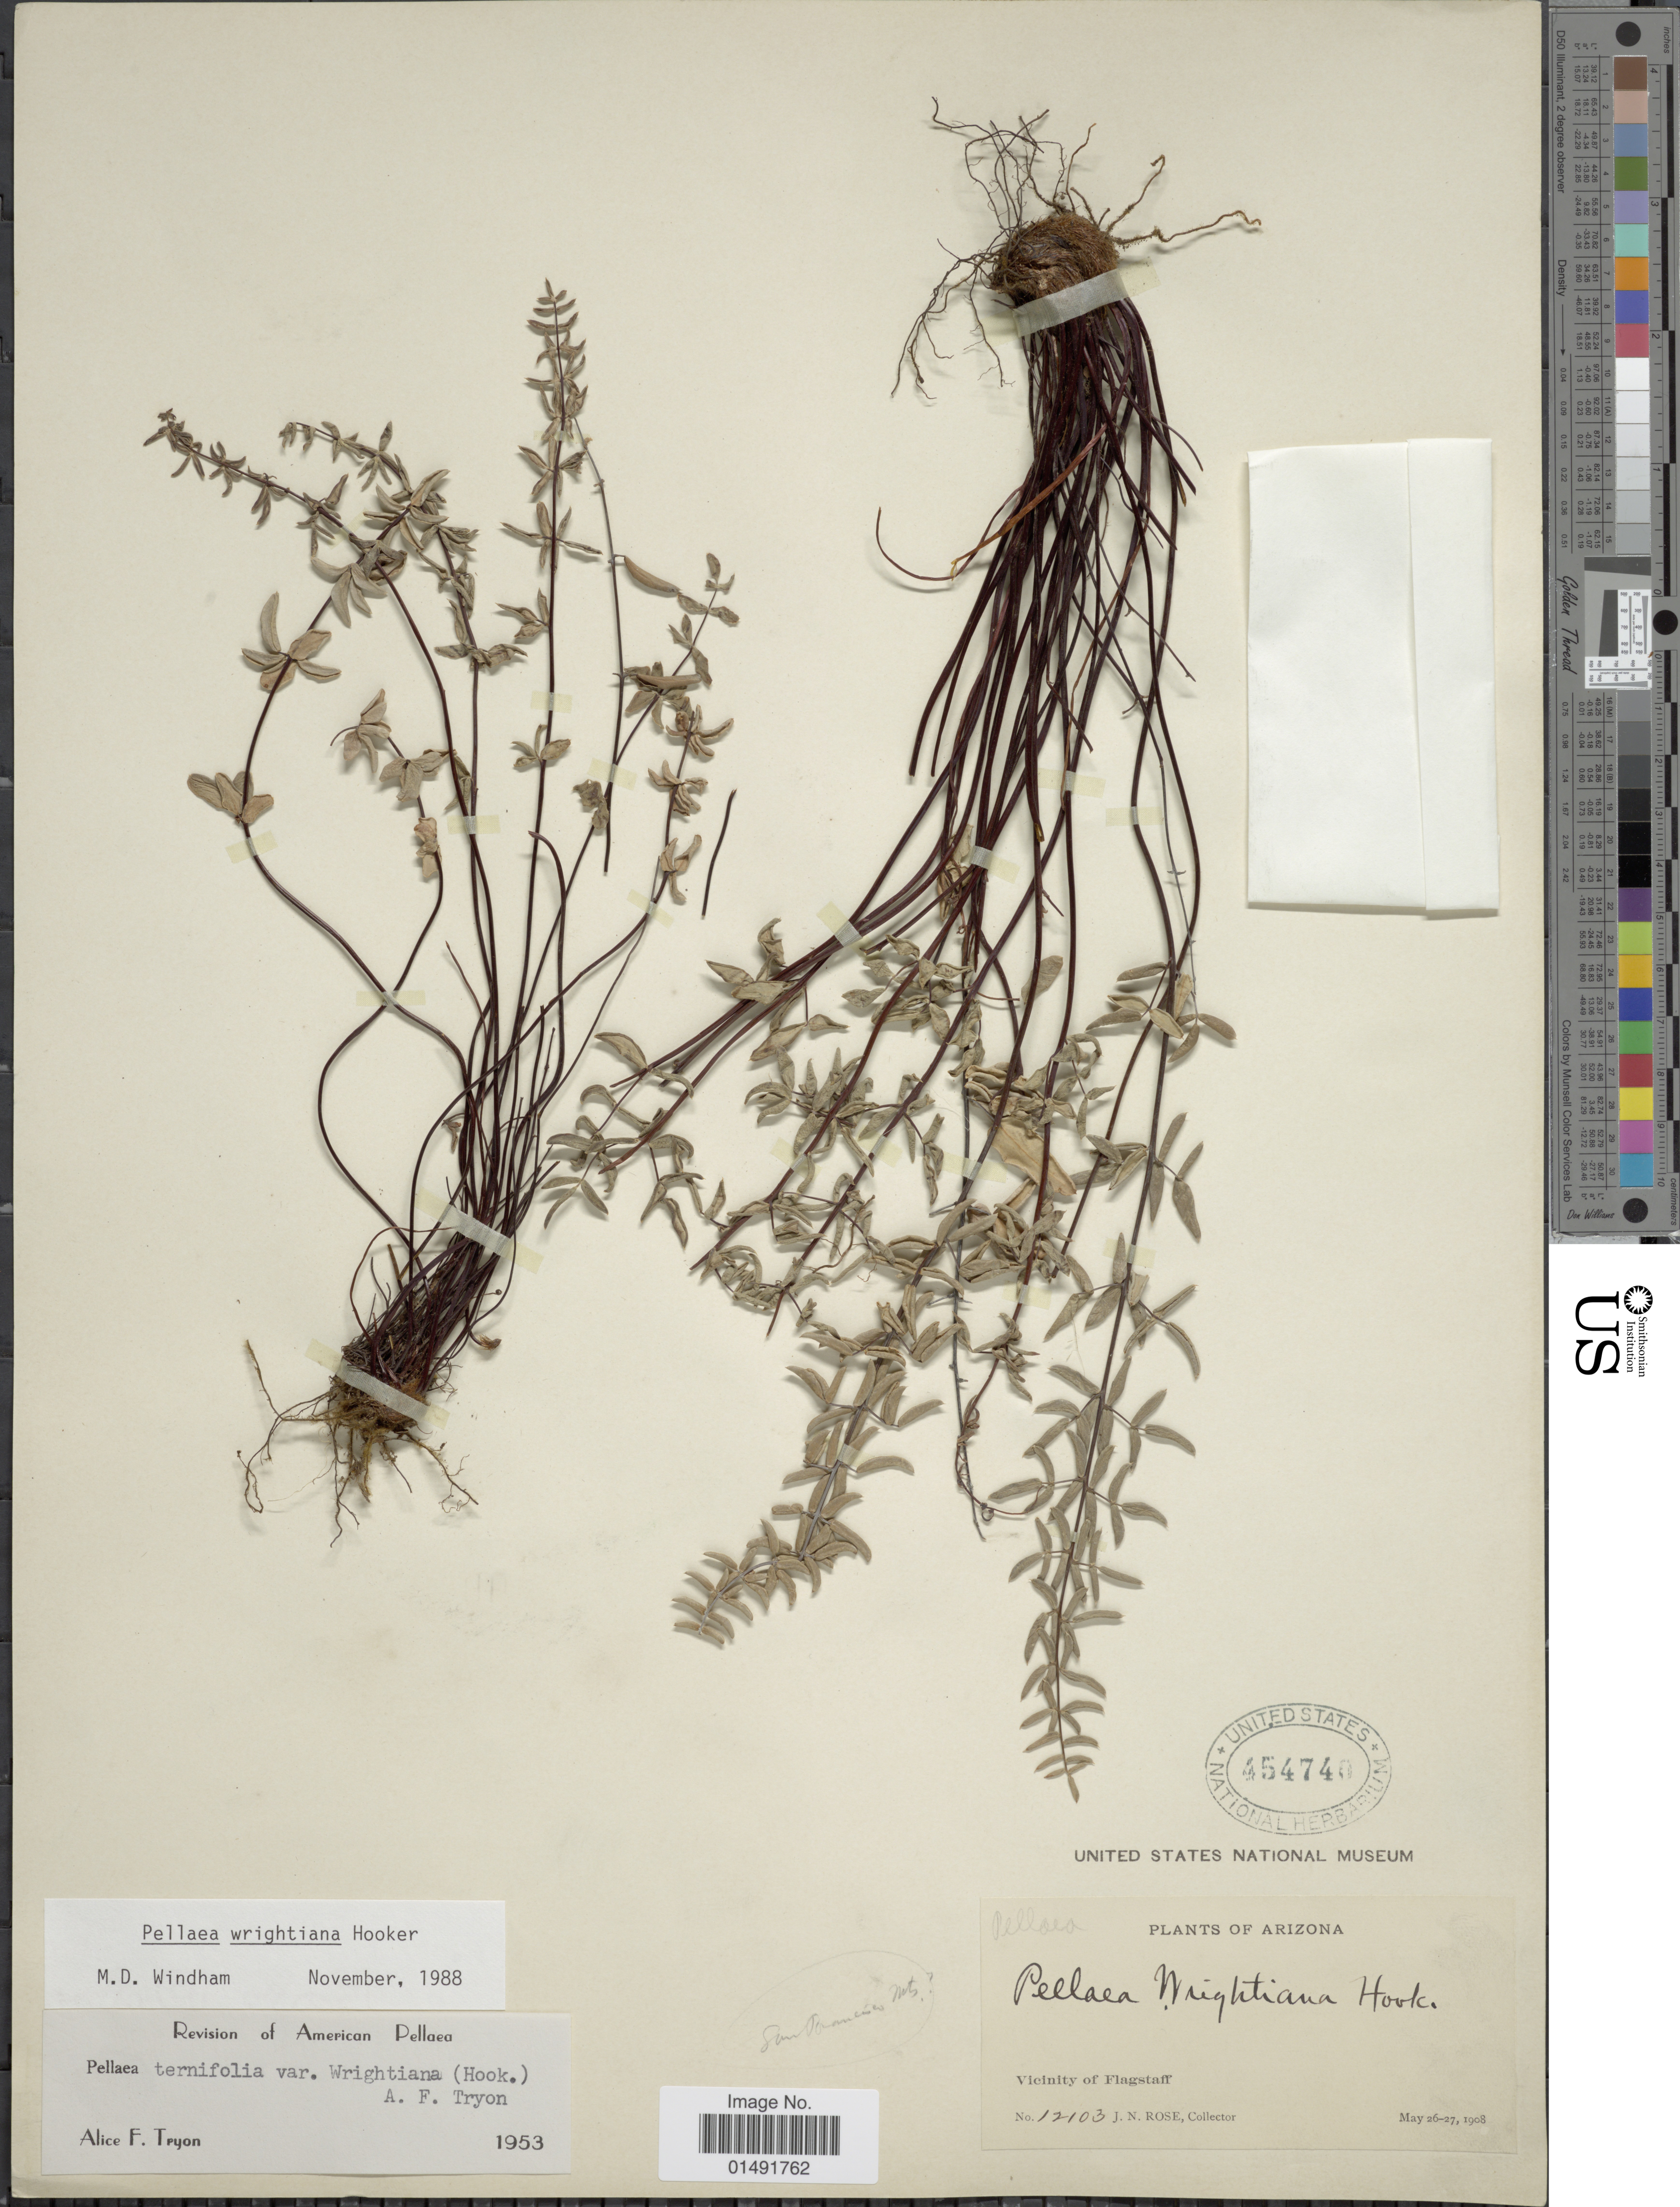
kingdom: Plantae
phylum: Tracheophyta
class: Polypodiopsida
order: Polypodiales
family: Pteridaceae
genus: Pellaea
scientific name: Pellaea wrightiana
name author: Hook.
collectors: J. N. Rose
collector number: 12103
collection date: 1908-05-26/1908-05-27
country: United States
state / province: Arizona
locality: Vicinity of Flagstaff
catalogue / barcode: US 454740